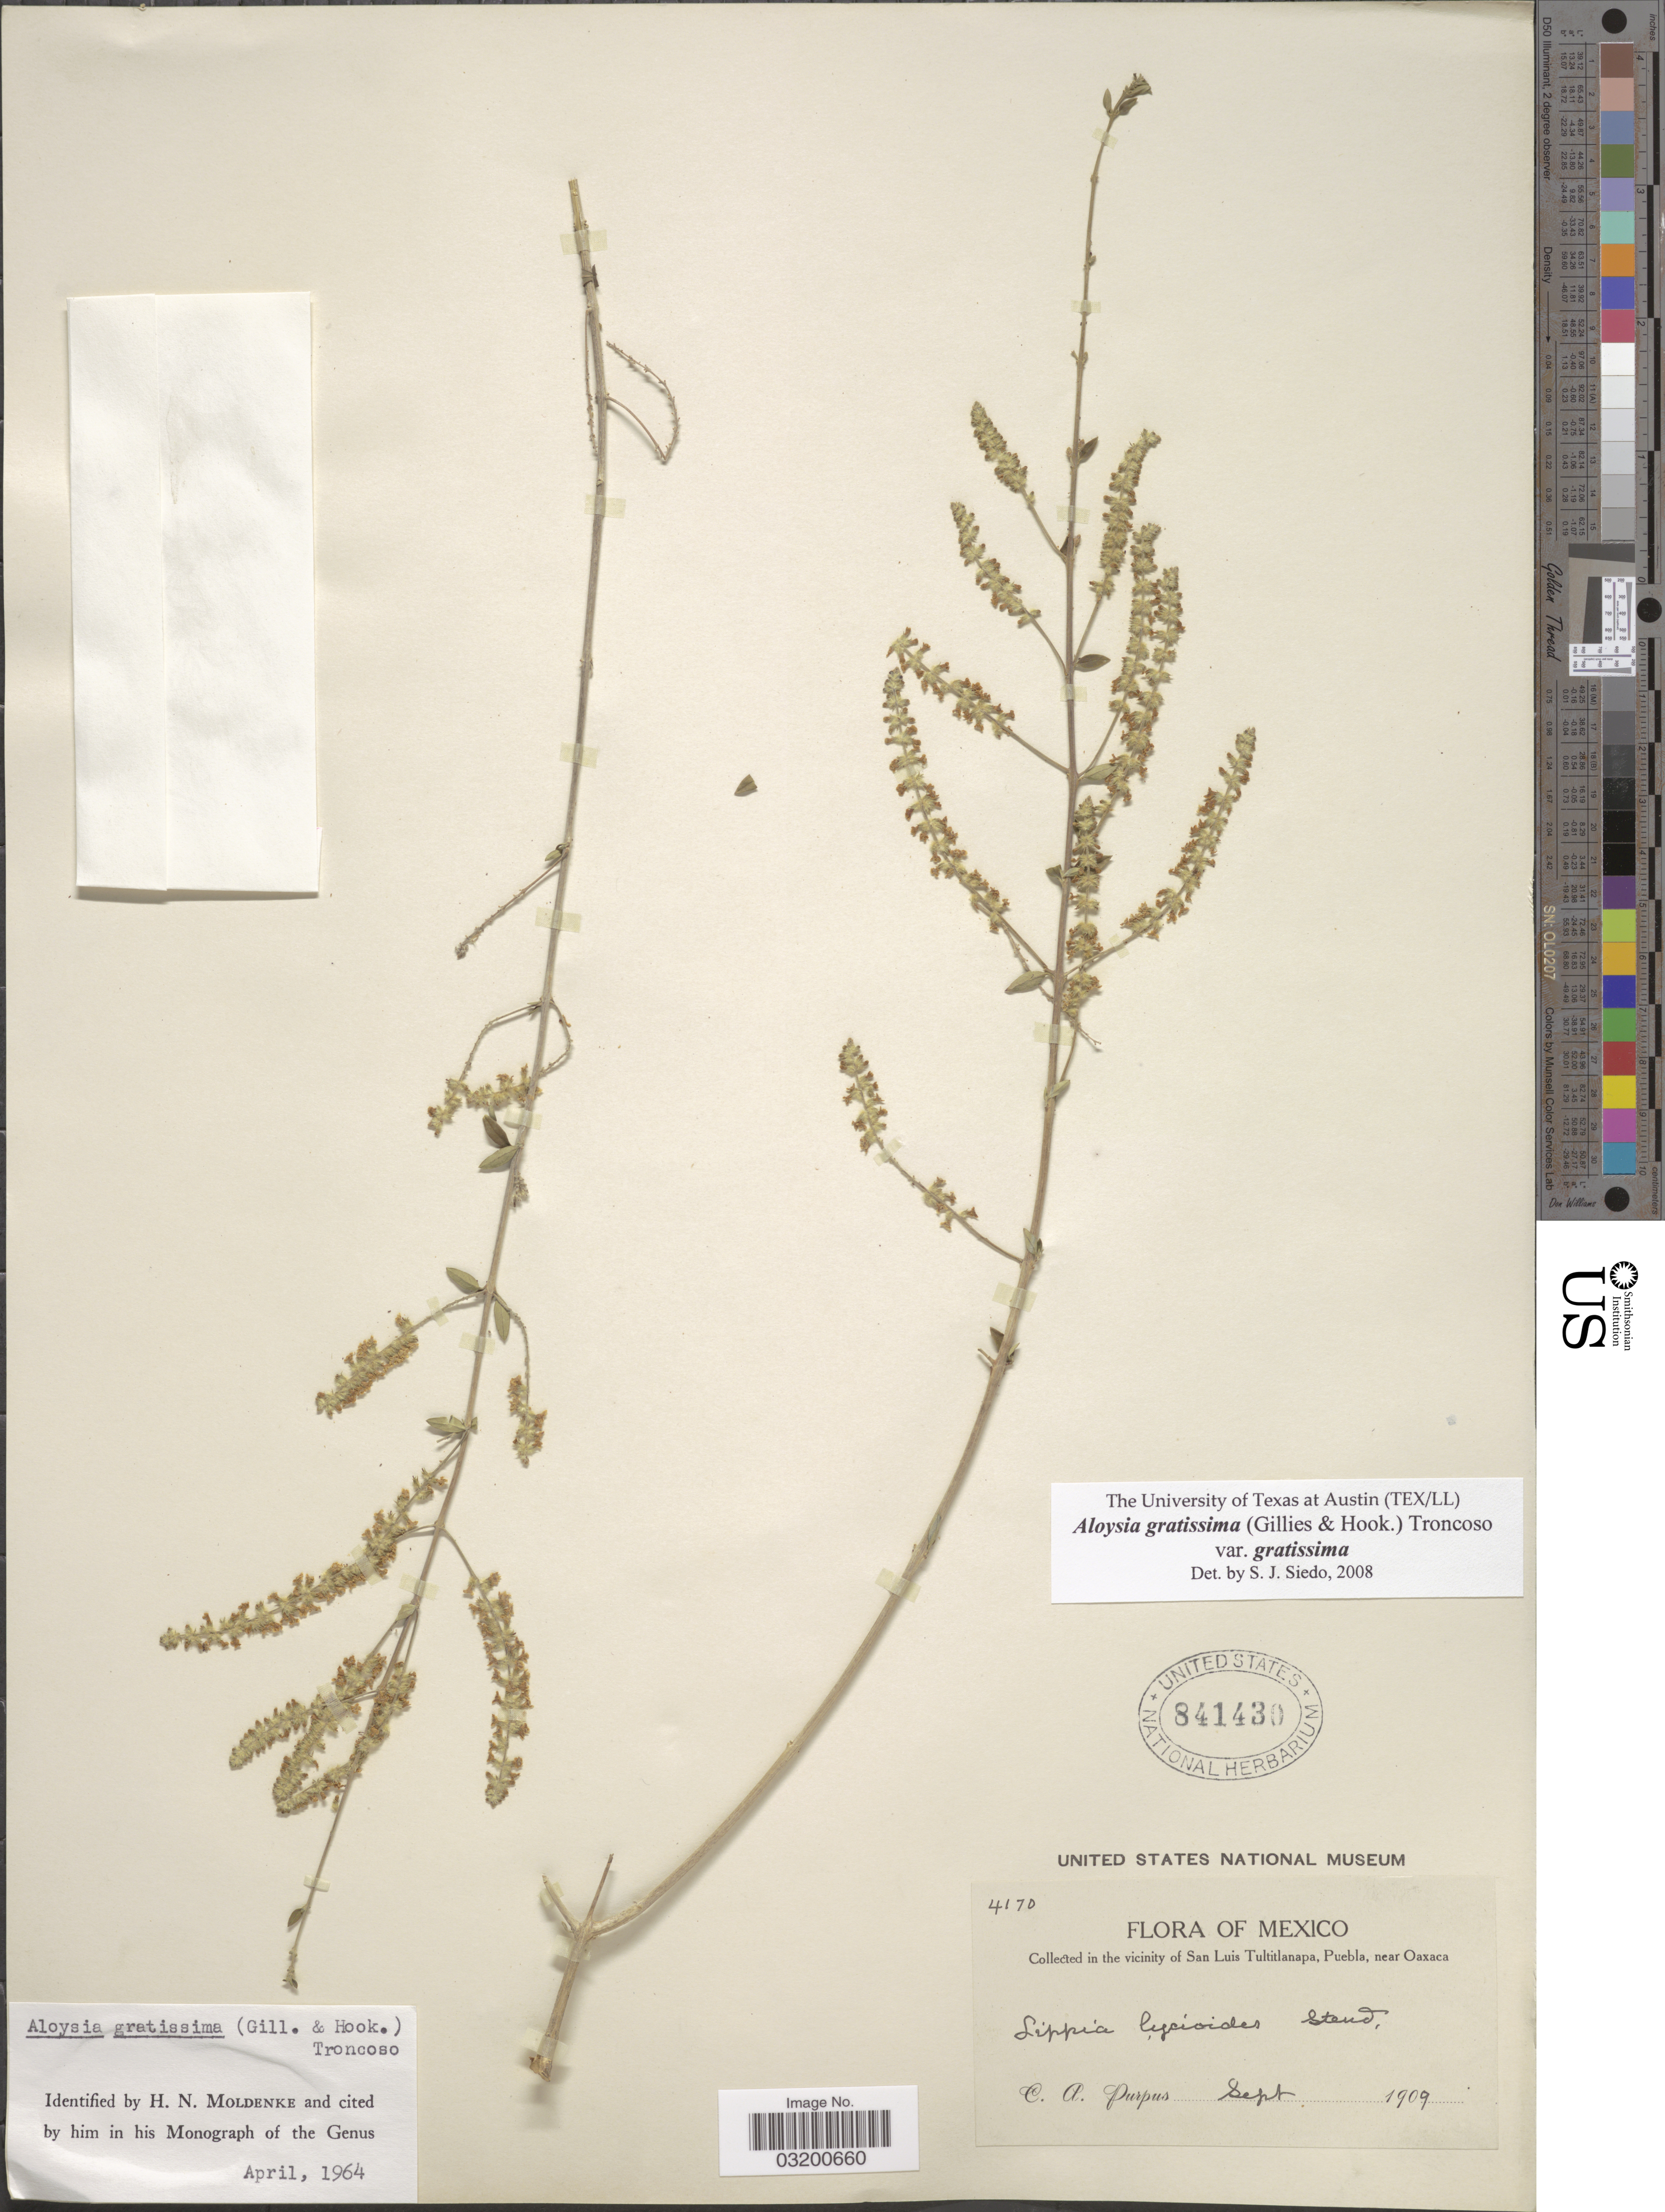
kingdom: Plantae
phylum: Tracheophyta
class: Magnoliopsida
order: Lamiales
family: Verbenaceae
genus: Aloysia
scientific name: Aloysia gratissima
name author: (Gillies & Hook.) Tronc.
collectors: C. A. Purpus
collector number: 4170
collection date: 1909-09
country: Mexico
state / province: Puebla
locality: In the vicinity of San Luis Tultitlanapa, Puebla, near Oaxaca.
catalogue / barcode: US 841430